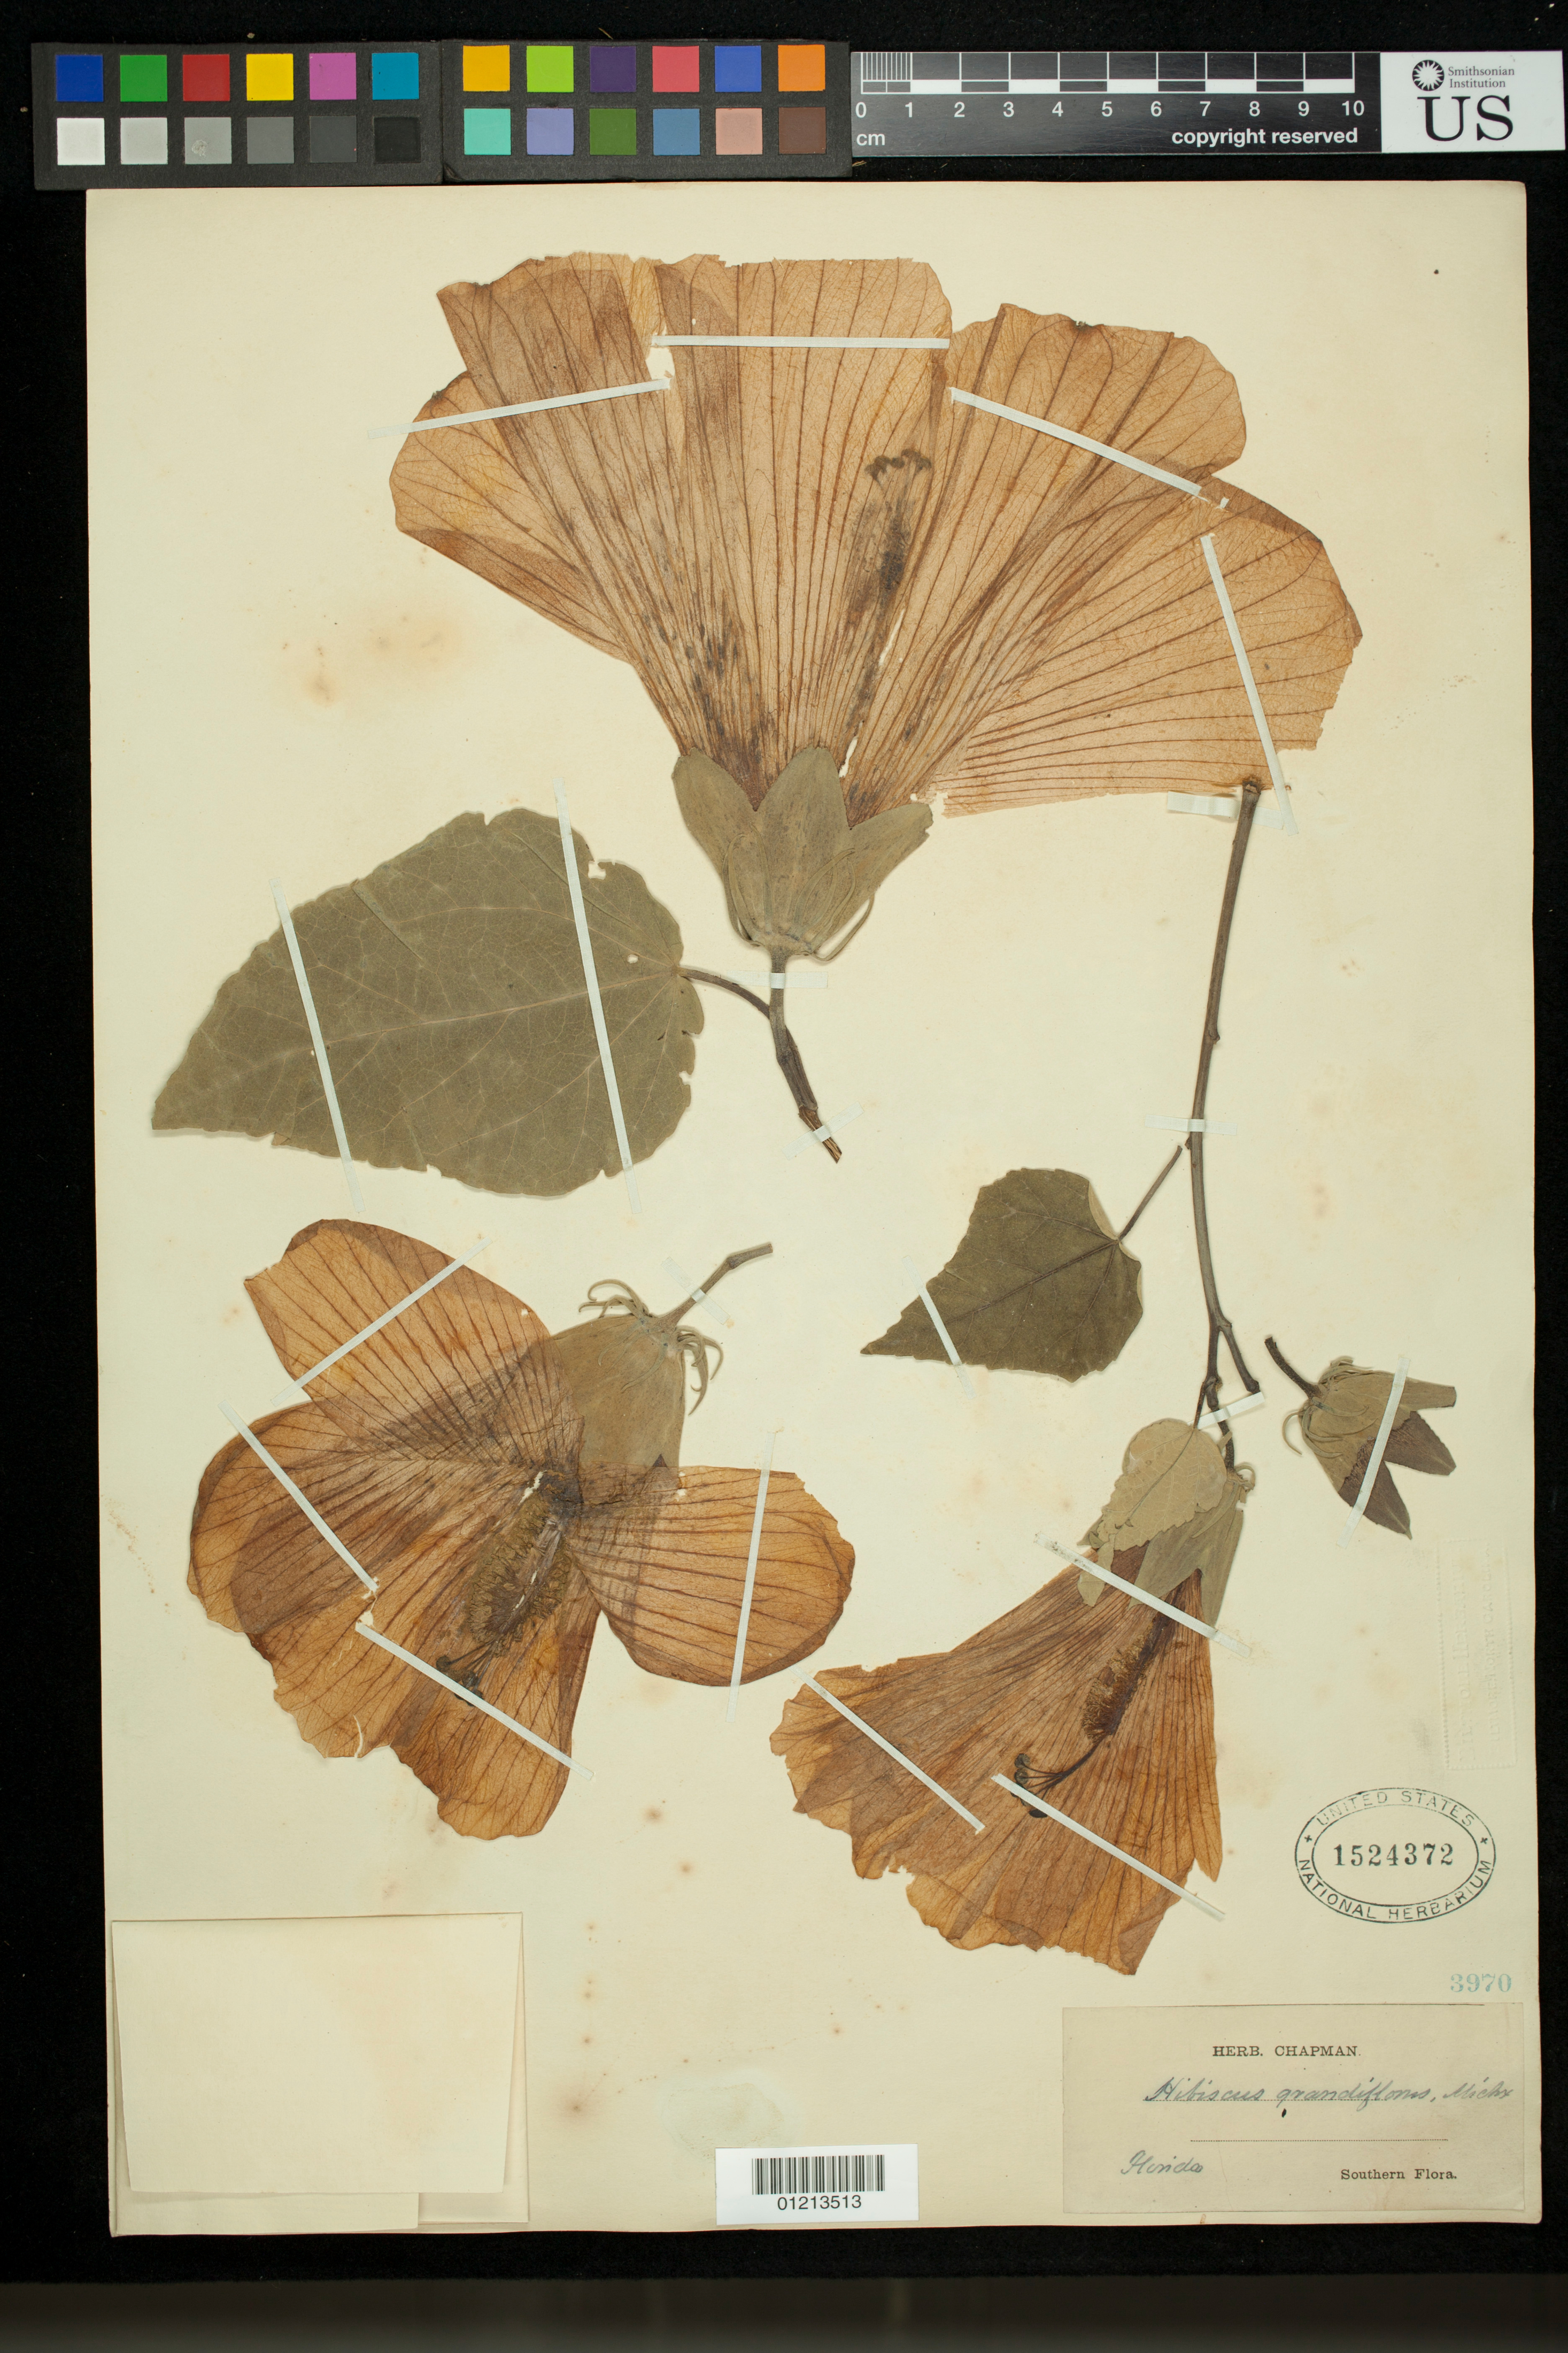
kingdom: Plantae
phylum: Tracheophyta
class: Magnoliopsida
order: Malvales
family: Malvaceae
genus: Hibiscus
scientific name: Hibiscus grandiflorus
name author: Michx.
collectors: A. W. Chapman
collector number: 3970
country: United States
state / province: Florida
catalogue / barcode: US 1524372